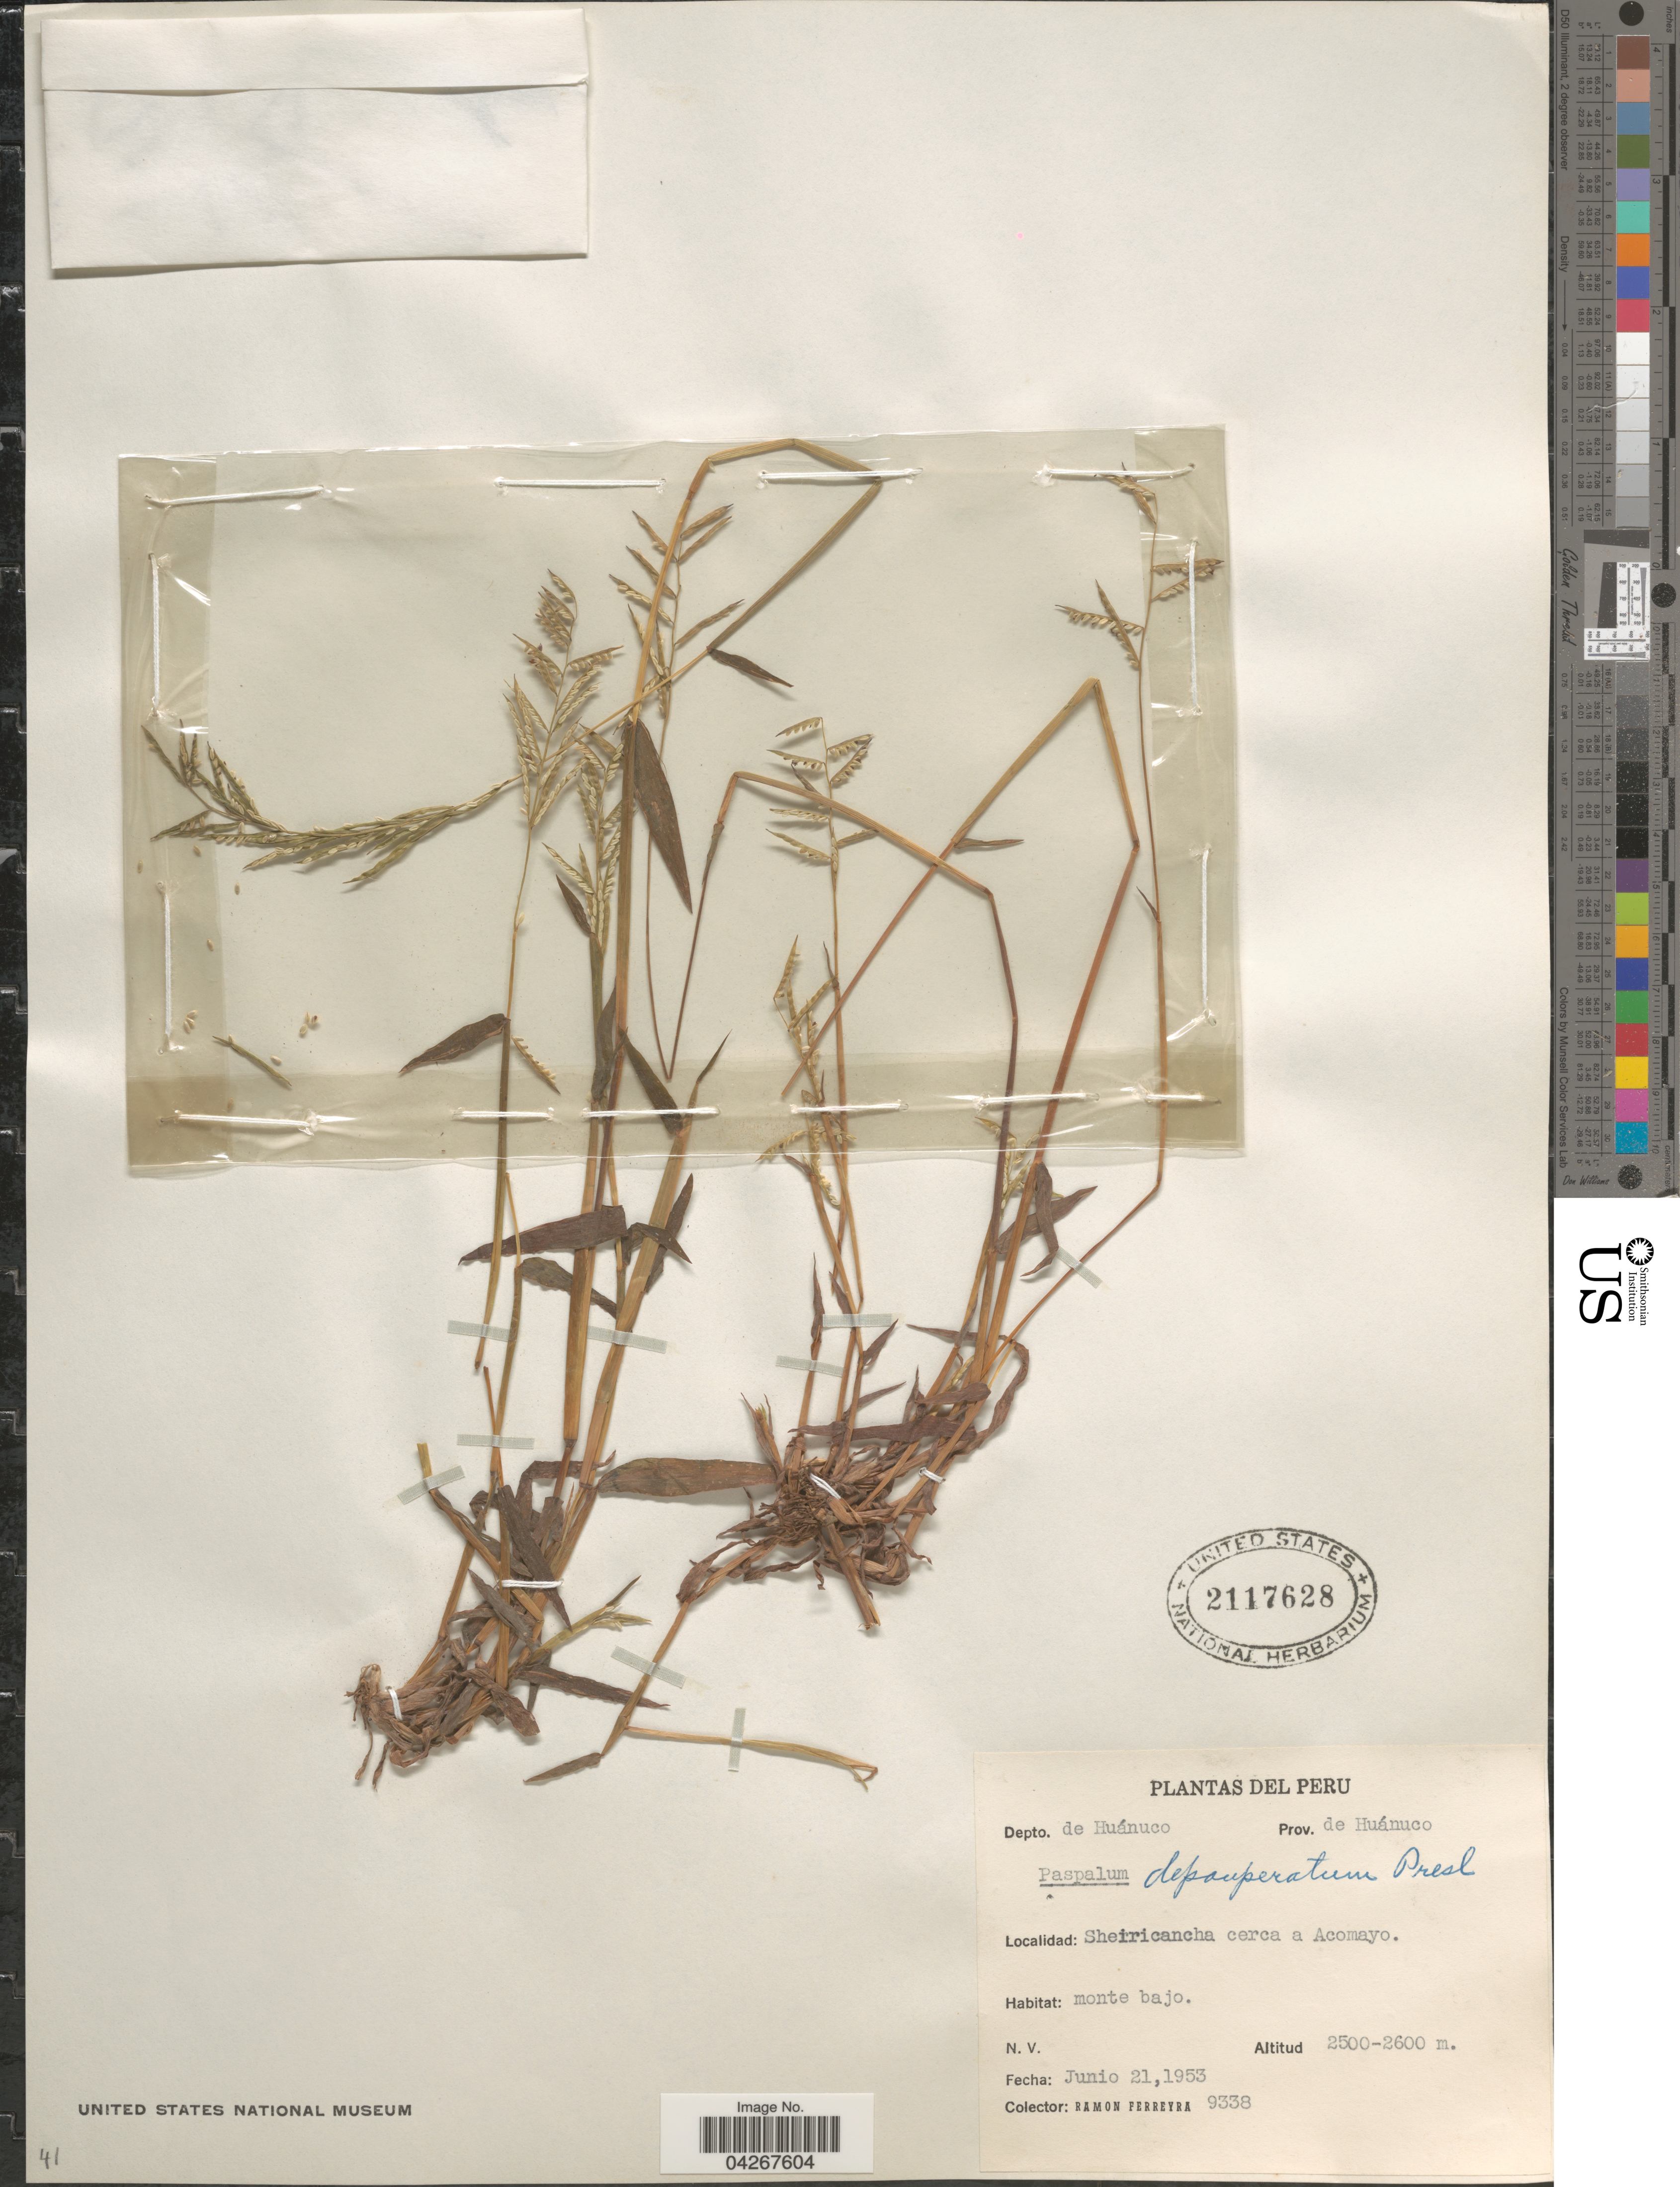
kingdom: Plantae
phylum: Tracheophyta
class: Liliopsida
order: Poales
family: Poaceae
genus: Paspalum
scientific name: Paspalum candidum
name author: (Humb. & Bonpl. ex Fleugge) Kunth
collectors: R. A. Ferreyra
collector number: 9338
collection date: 1953-06-21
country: Peru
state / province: Huánuco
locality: Depto. de Huánuco. Sheiricancha cerca a Acomayo. Monte bajo.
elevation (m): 2500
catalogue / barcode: US 2117628